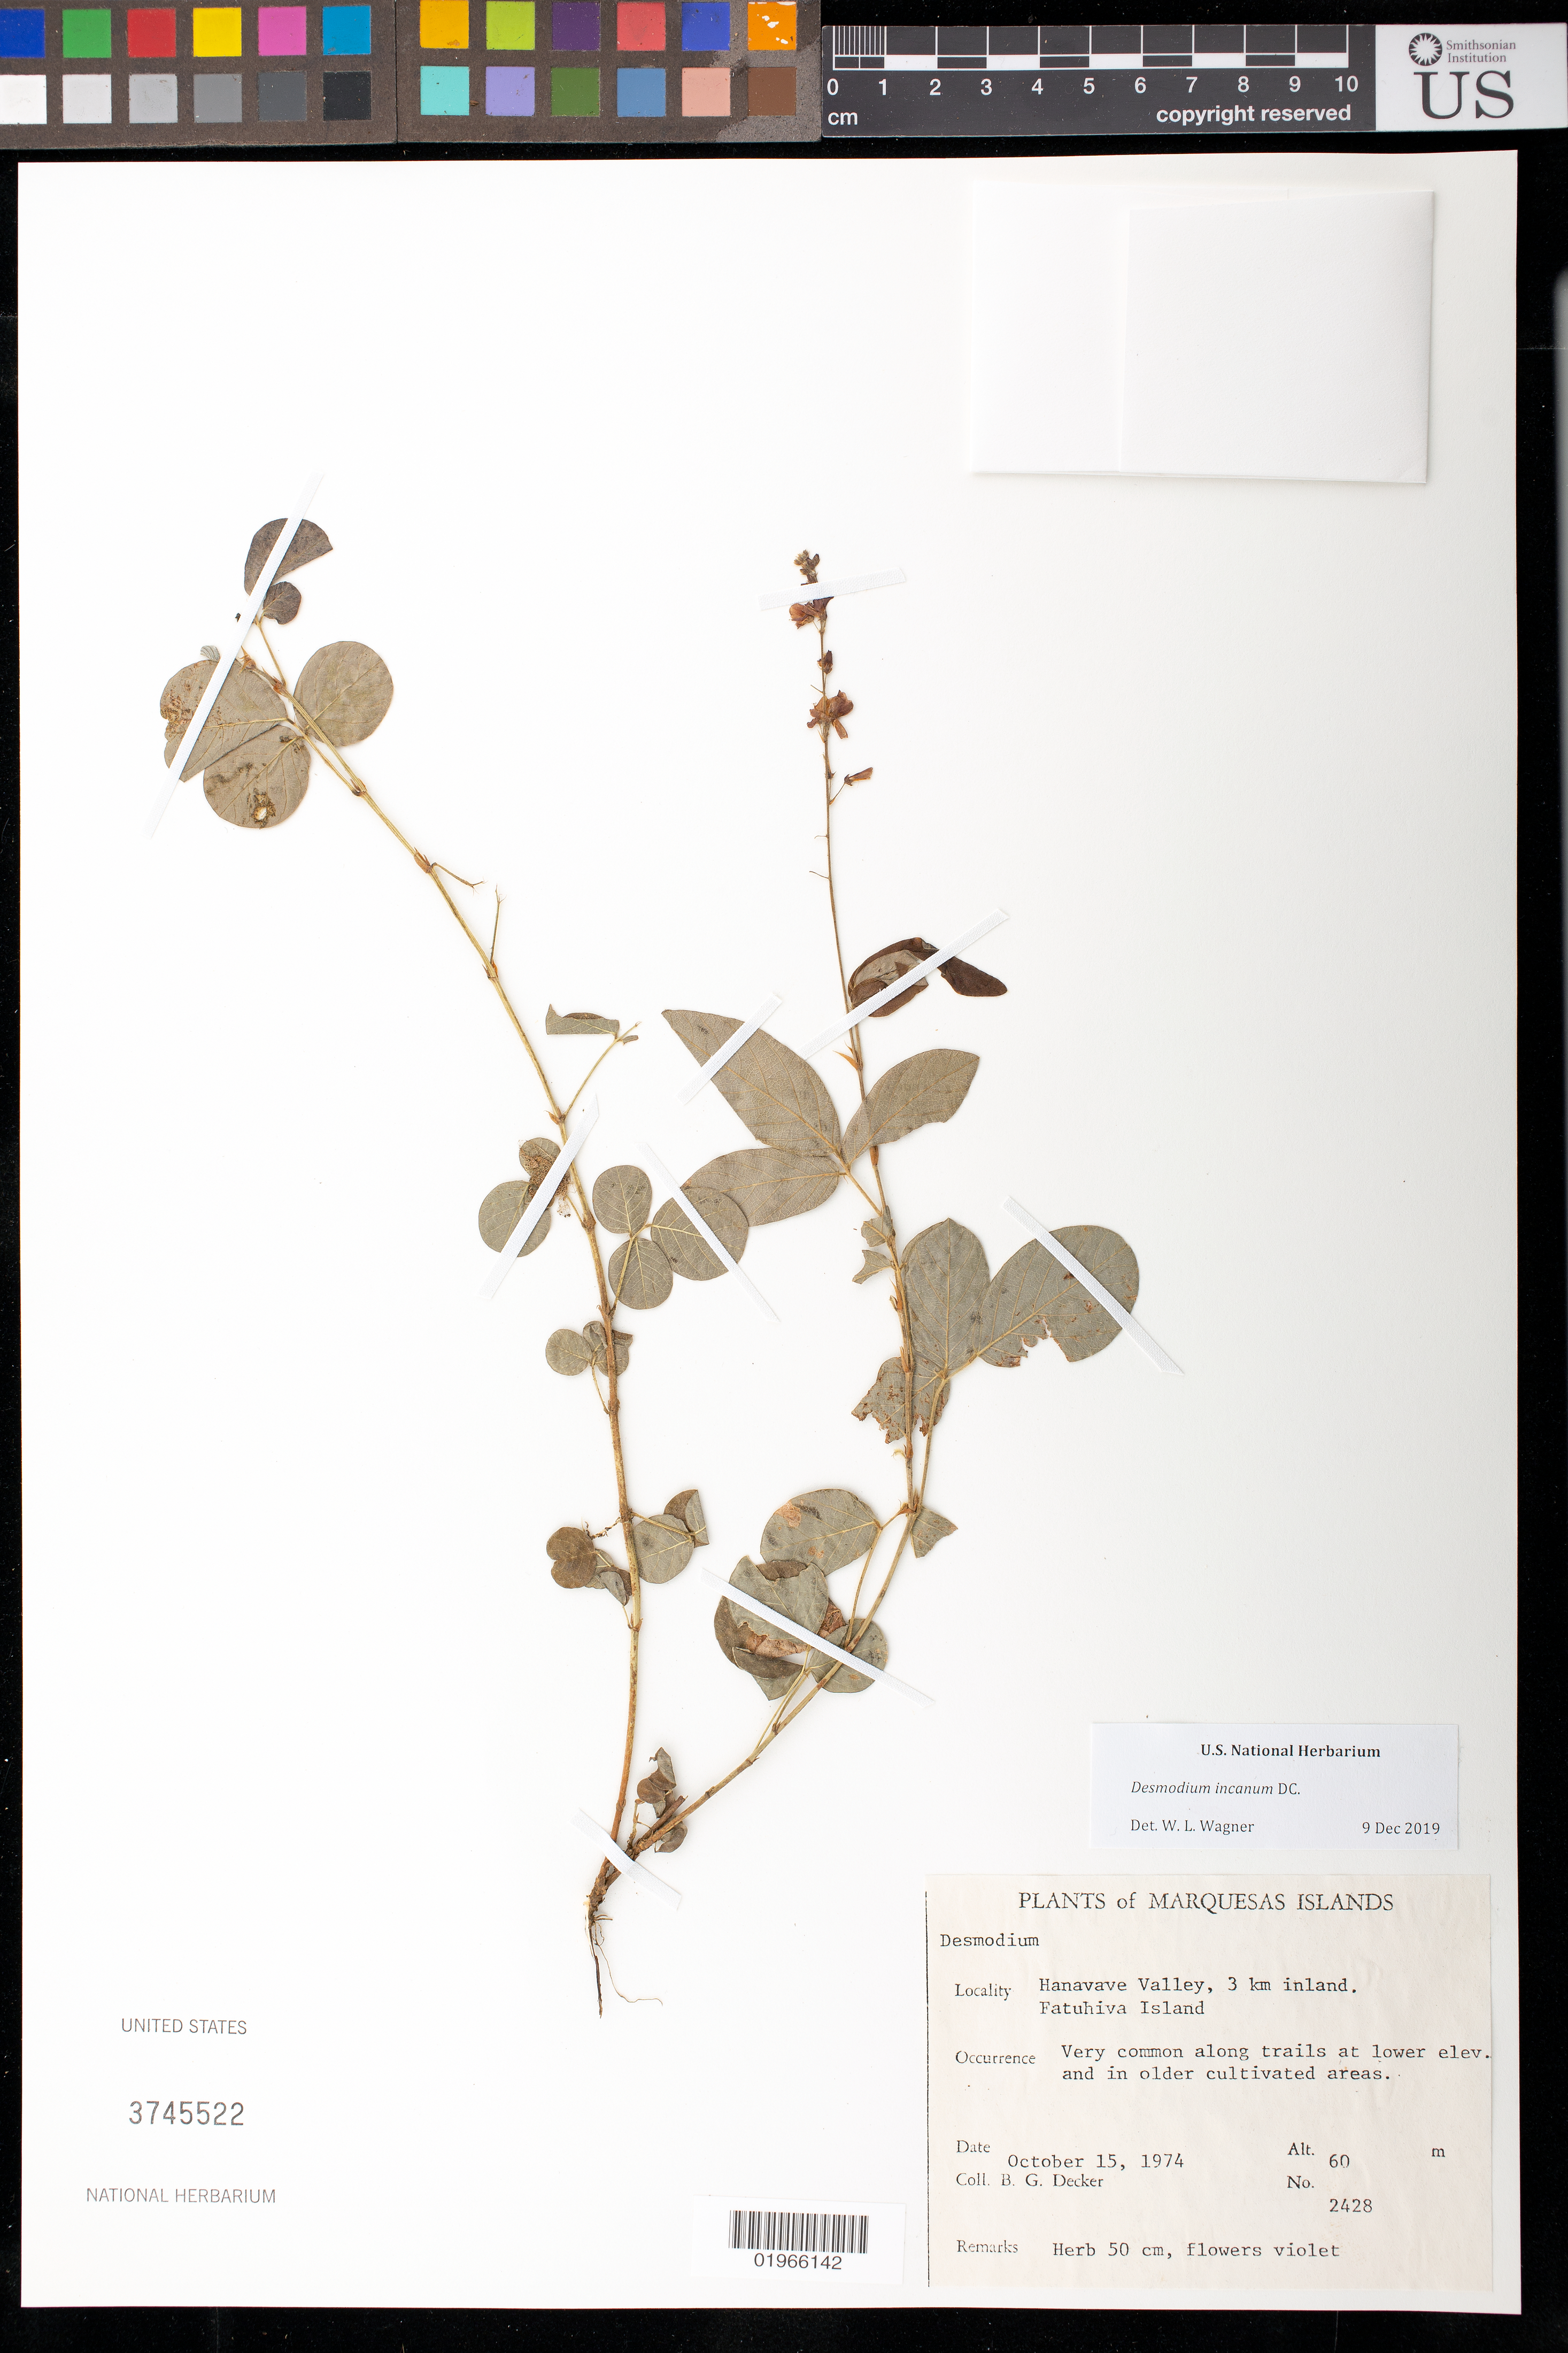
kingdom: Plantae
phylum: Tracheophyta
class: Magnoliopsida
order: Fabales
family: Fabaceae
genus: Desmodium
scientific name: Desmodium incanum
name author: (Sw.) DC.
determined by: Wagner, W. L., (BOT), Smithsonian Institution - National Museum of Natural History (UNITED STATES)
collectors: B. G. Decker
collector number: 2428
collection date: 1974-10-15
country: French Polynesia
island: Fatu Hiva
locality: Hanavave Valley, 3 km inland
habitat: Very common among trails at lower elevations and in older cultivated areas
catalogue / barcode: US 3745522